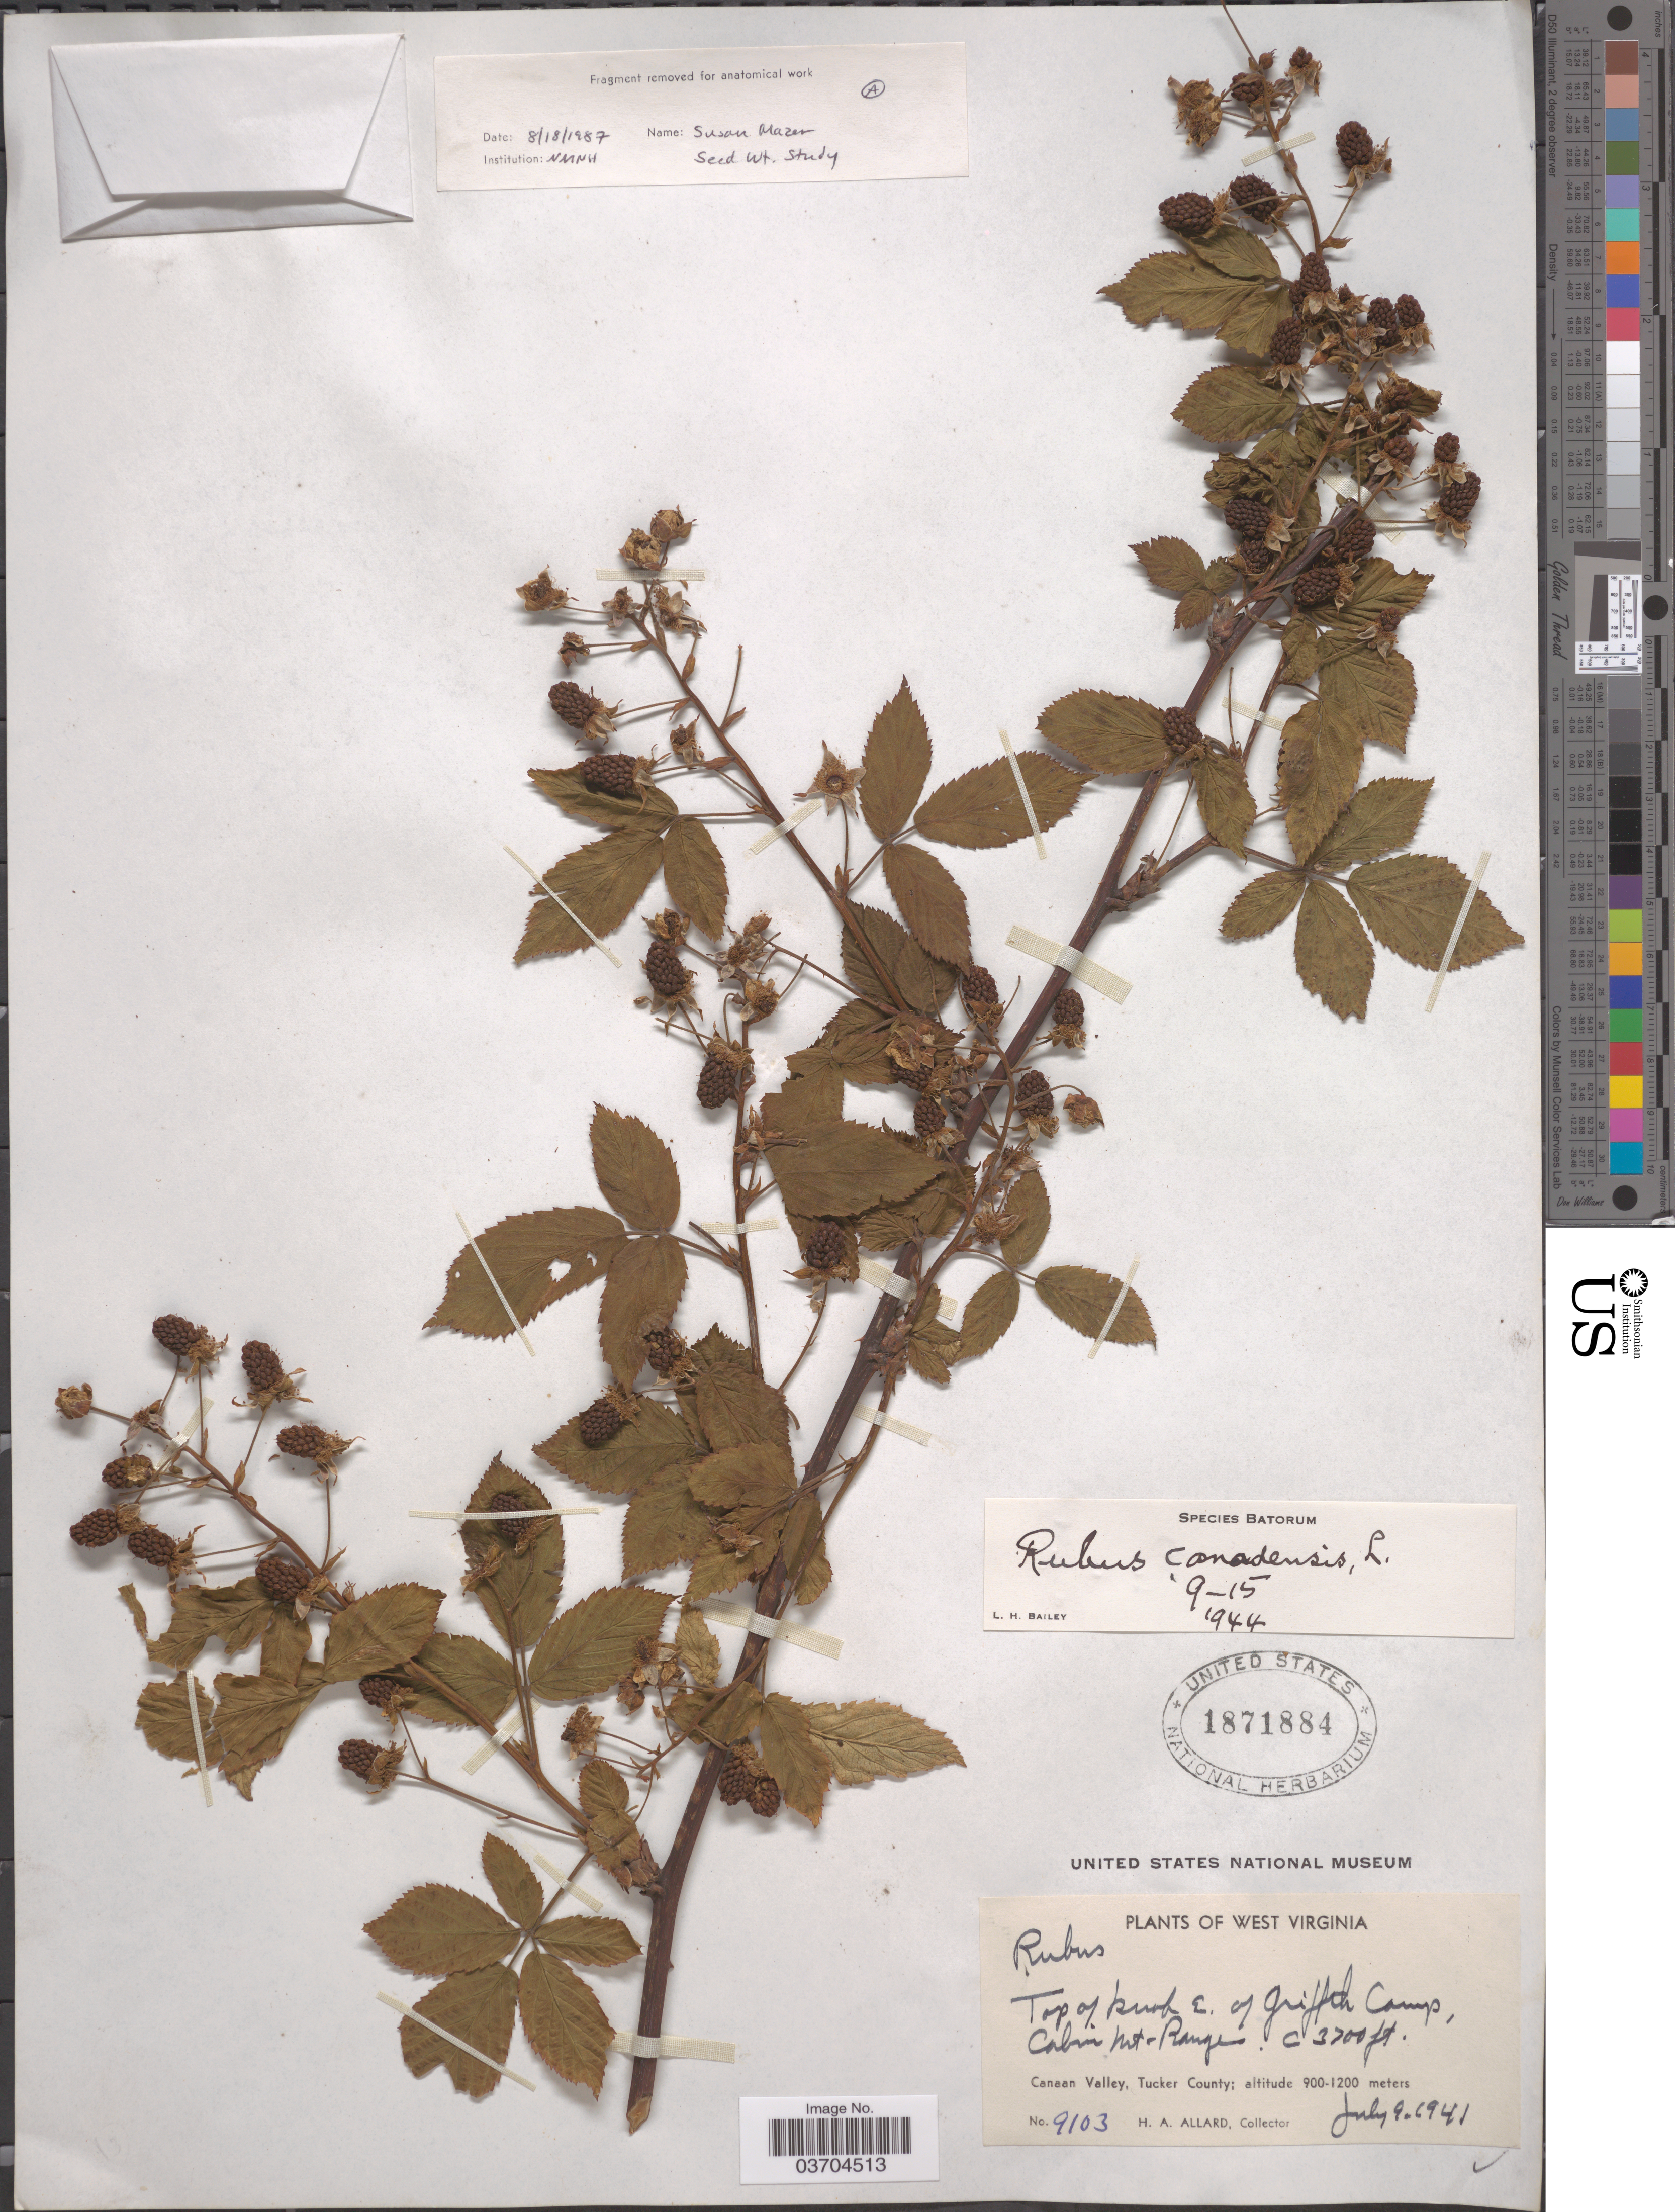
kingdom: Plantae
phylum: Tracheophyta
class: Magnoliopsida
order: Rosales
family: Rosaceae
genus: Rubus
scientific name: Rubus canadensis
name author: L.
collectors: H. A. Allard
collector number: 9103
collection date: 1941-07-09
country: United States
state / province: West Virginia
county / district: Tucker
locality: Top of knob E. of Griffth Camp, Cabin Mt- Range. Canaan Valley, Tucker County.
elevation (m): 1128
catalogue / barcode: US 1871884